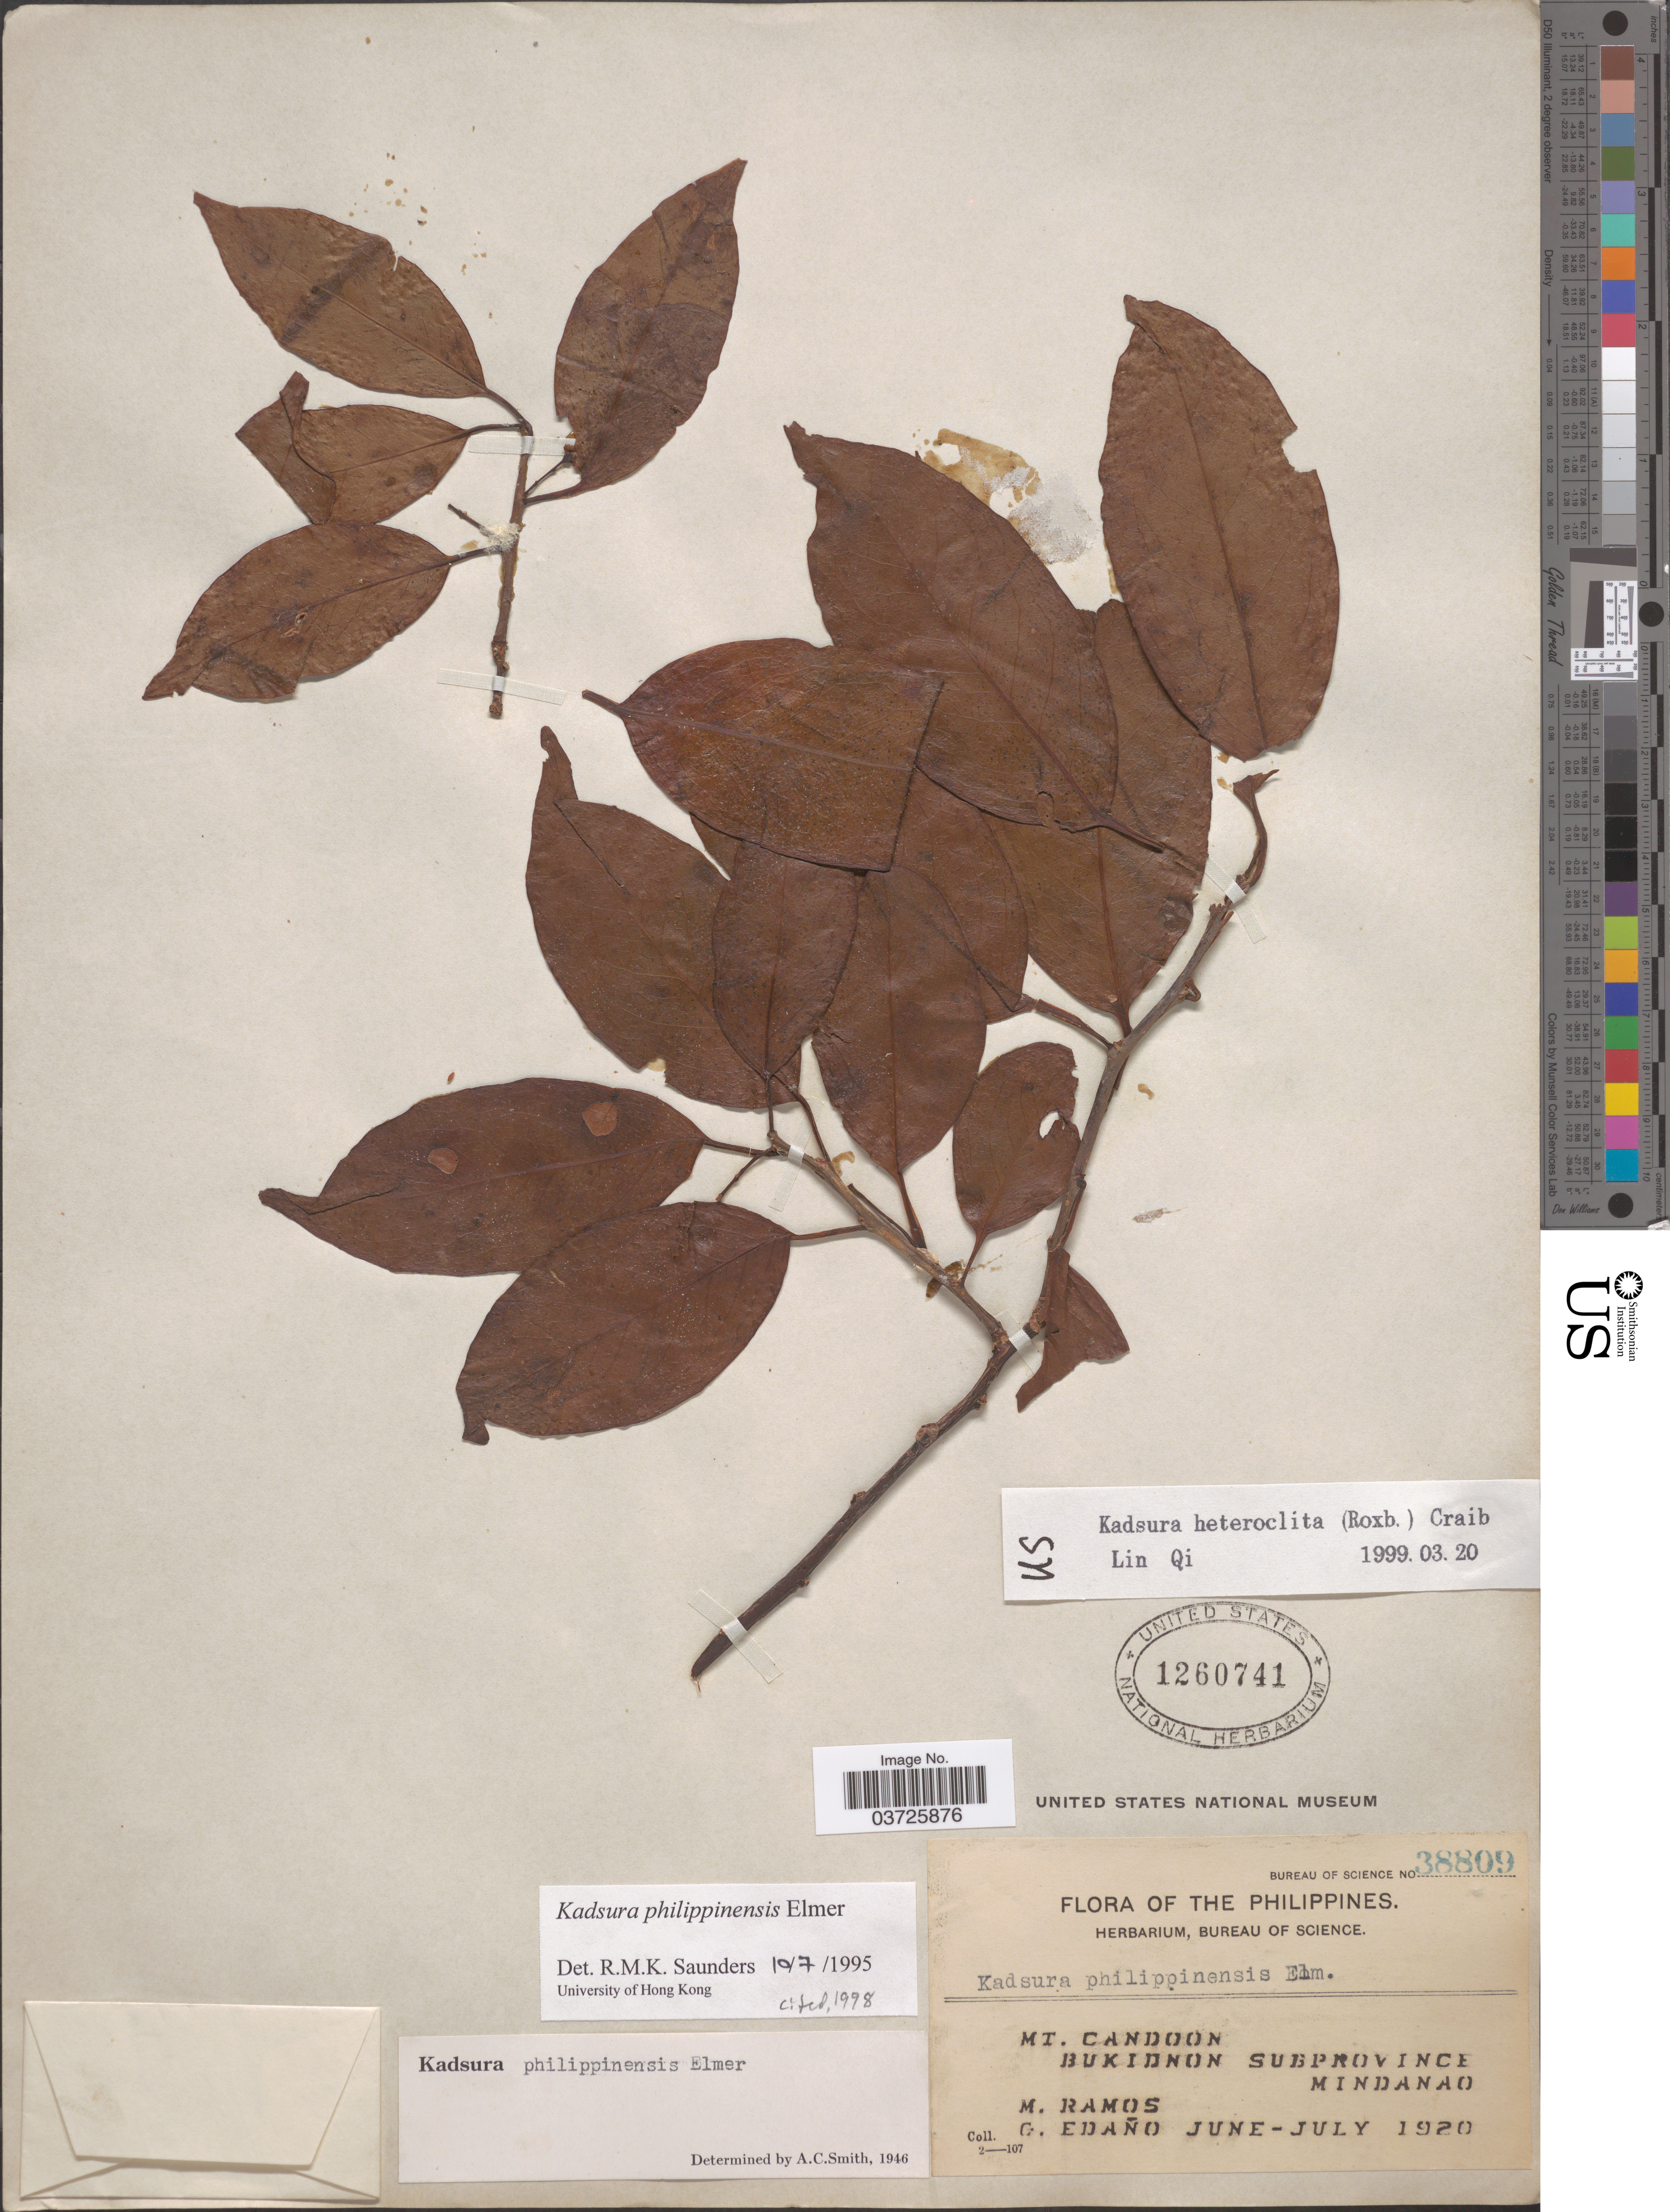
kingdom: Plantae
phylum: Tracheophyta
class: Magnoliopsida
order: Austrobaileyales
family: Schisandraceae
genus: Kadsura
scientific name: Kadsura heteroclita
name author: (Roxb.) Craib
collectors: M. Ramos & G. Edaño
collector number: Bureau of Science 38809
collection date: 1920-06/1920-07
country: Philippines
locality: Mt. Candoon. Bukidnon Subprovince. Mindanao.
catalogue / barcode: US 1260741